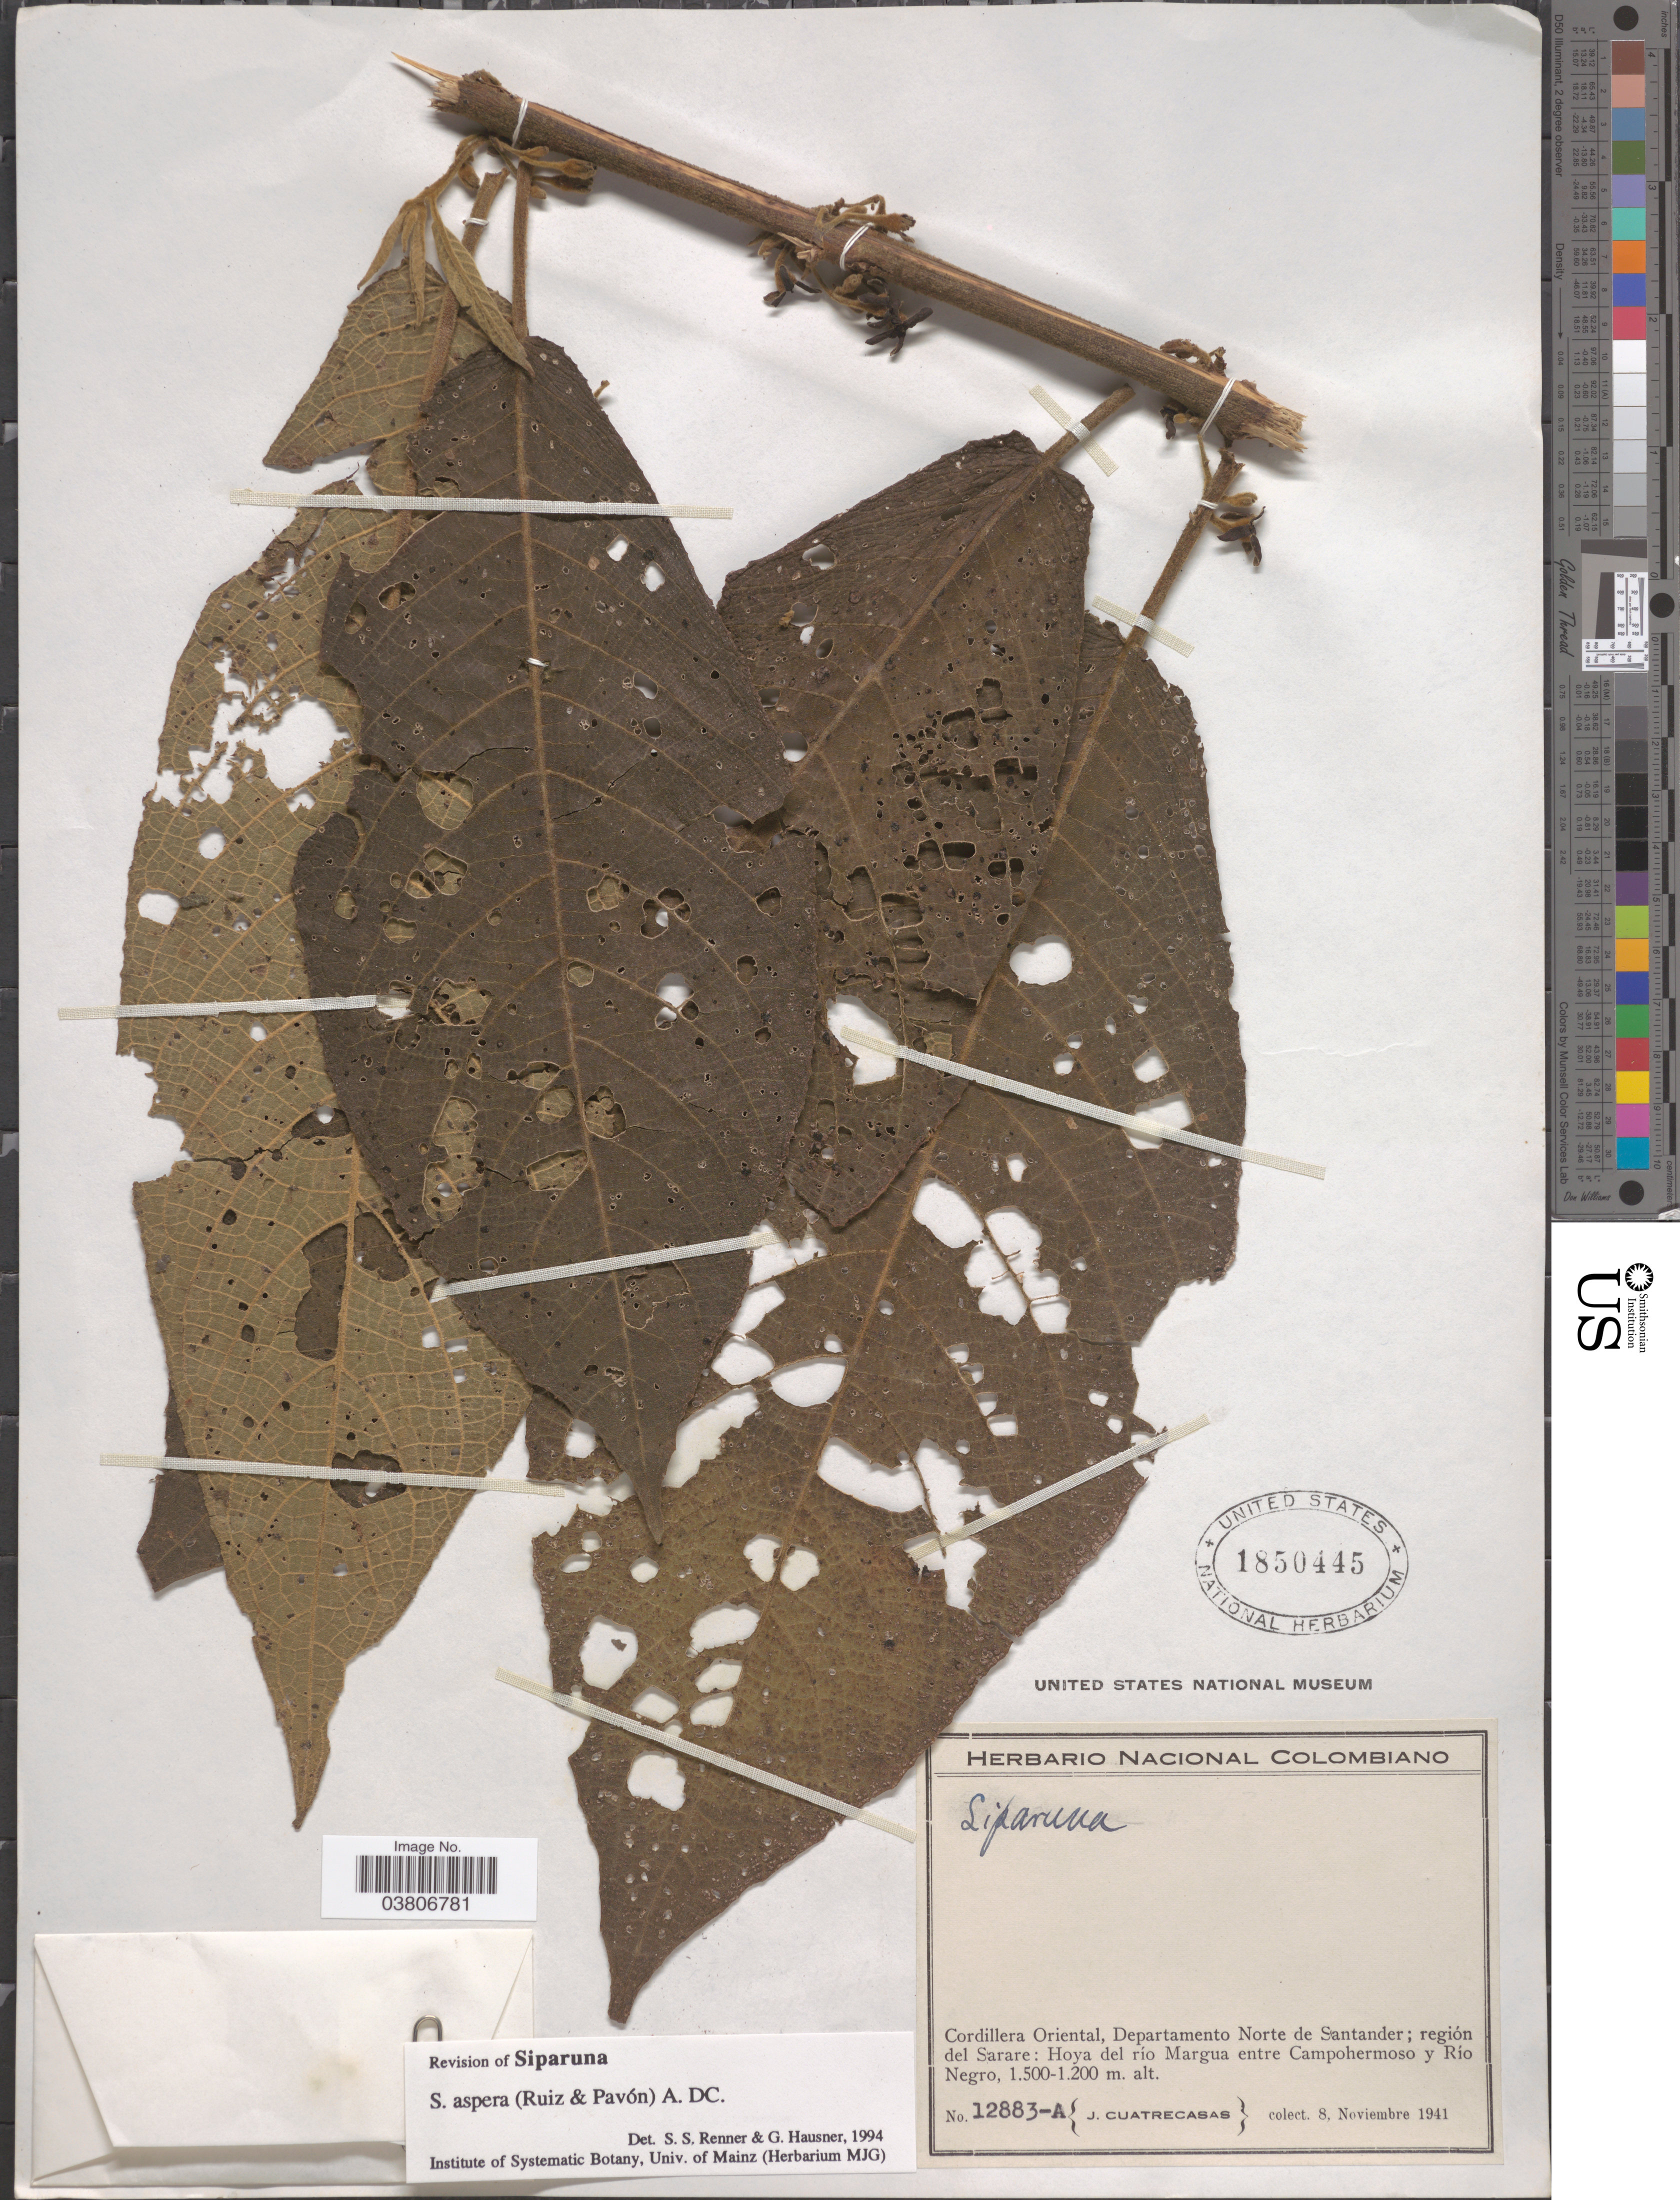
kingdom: Plantae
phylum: Tracheophyta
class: Magnoliopsida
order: Laurales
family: Siparunaceae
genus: Siparuna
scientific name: Siparuna aspera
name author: (Ruiz & Pav.) A. DC.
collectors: J. Cuatrecasas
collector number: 12883-A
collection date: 1941-11-08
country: Colombia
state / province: Norte de Santander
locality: Cordillera Oriental, Departamento Norte de Santander; región del Sarare: Hoya del río Margua entre Campohermoso y Río Negro.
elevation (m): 1200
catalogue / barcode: US 1850445